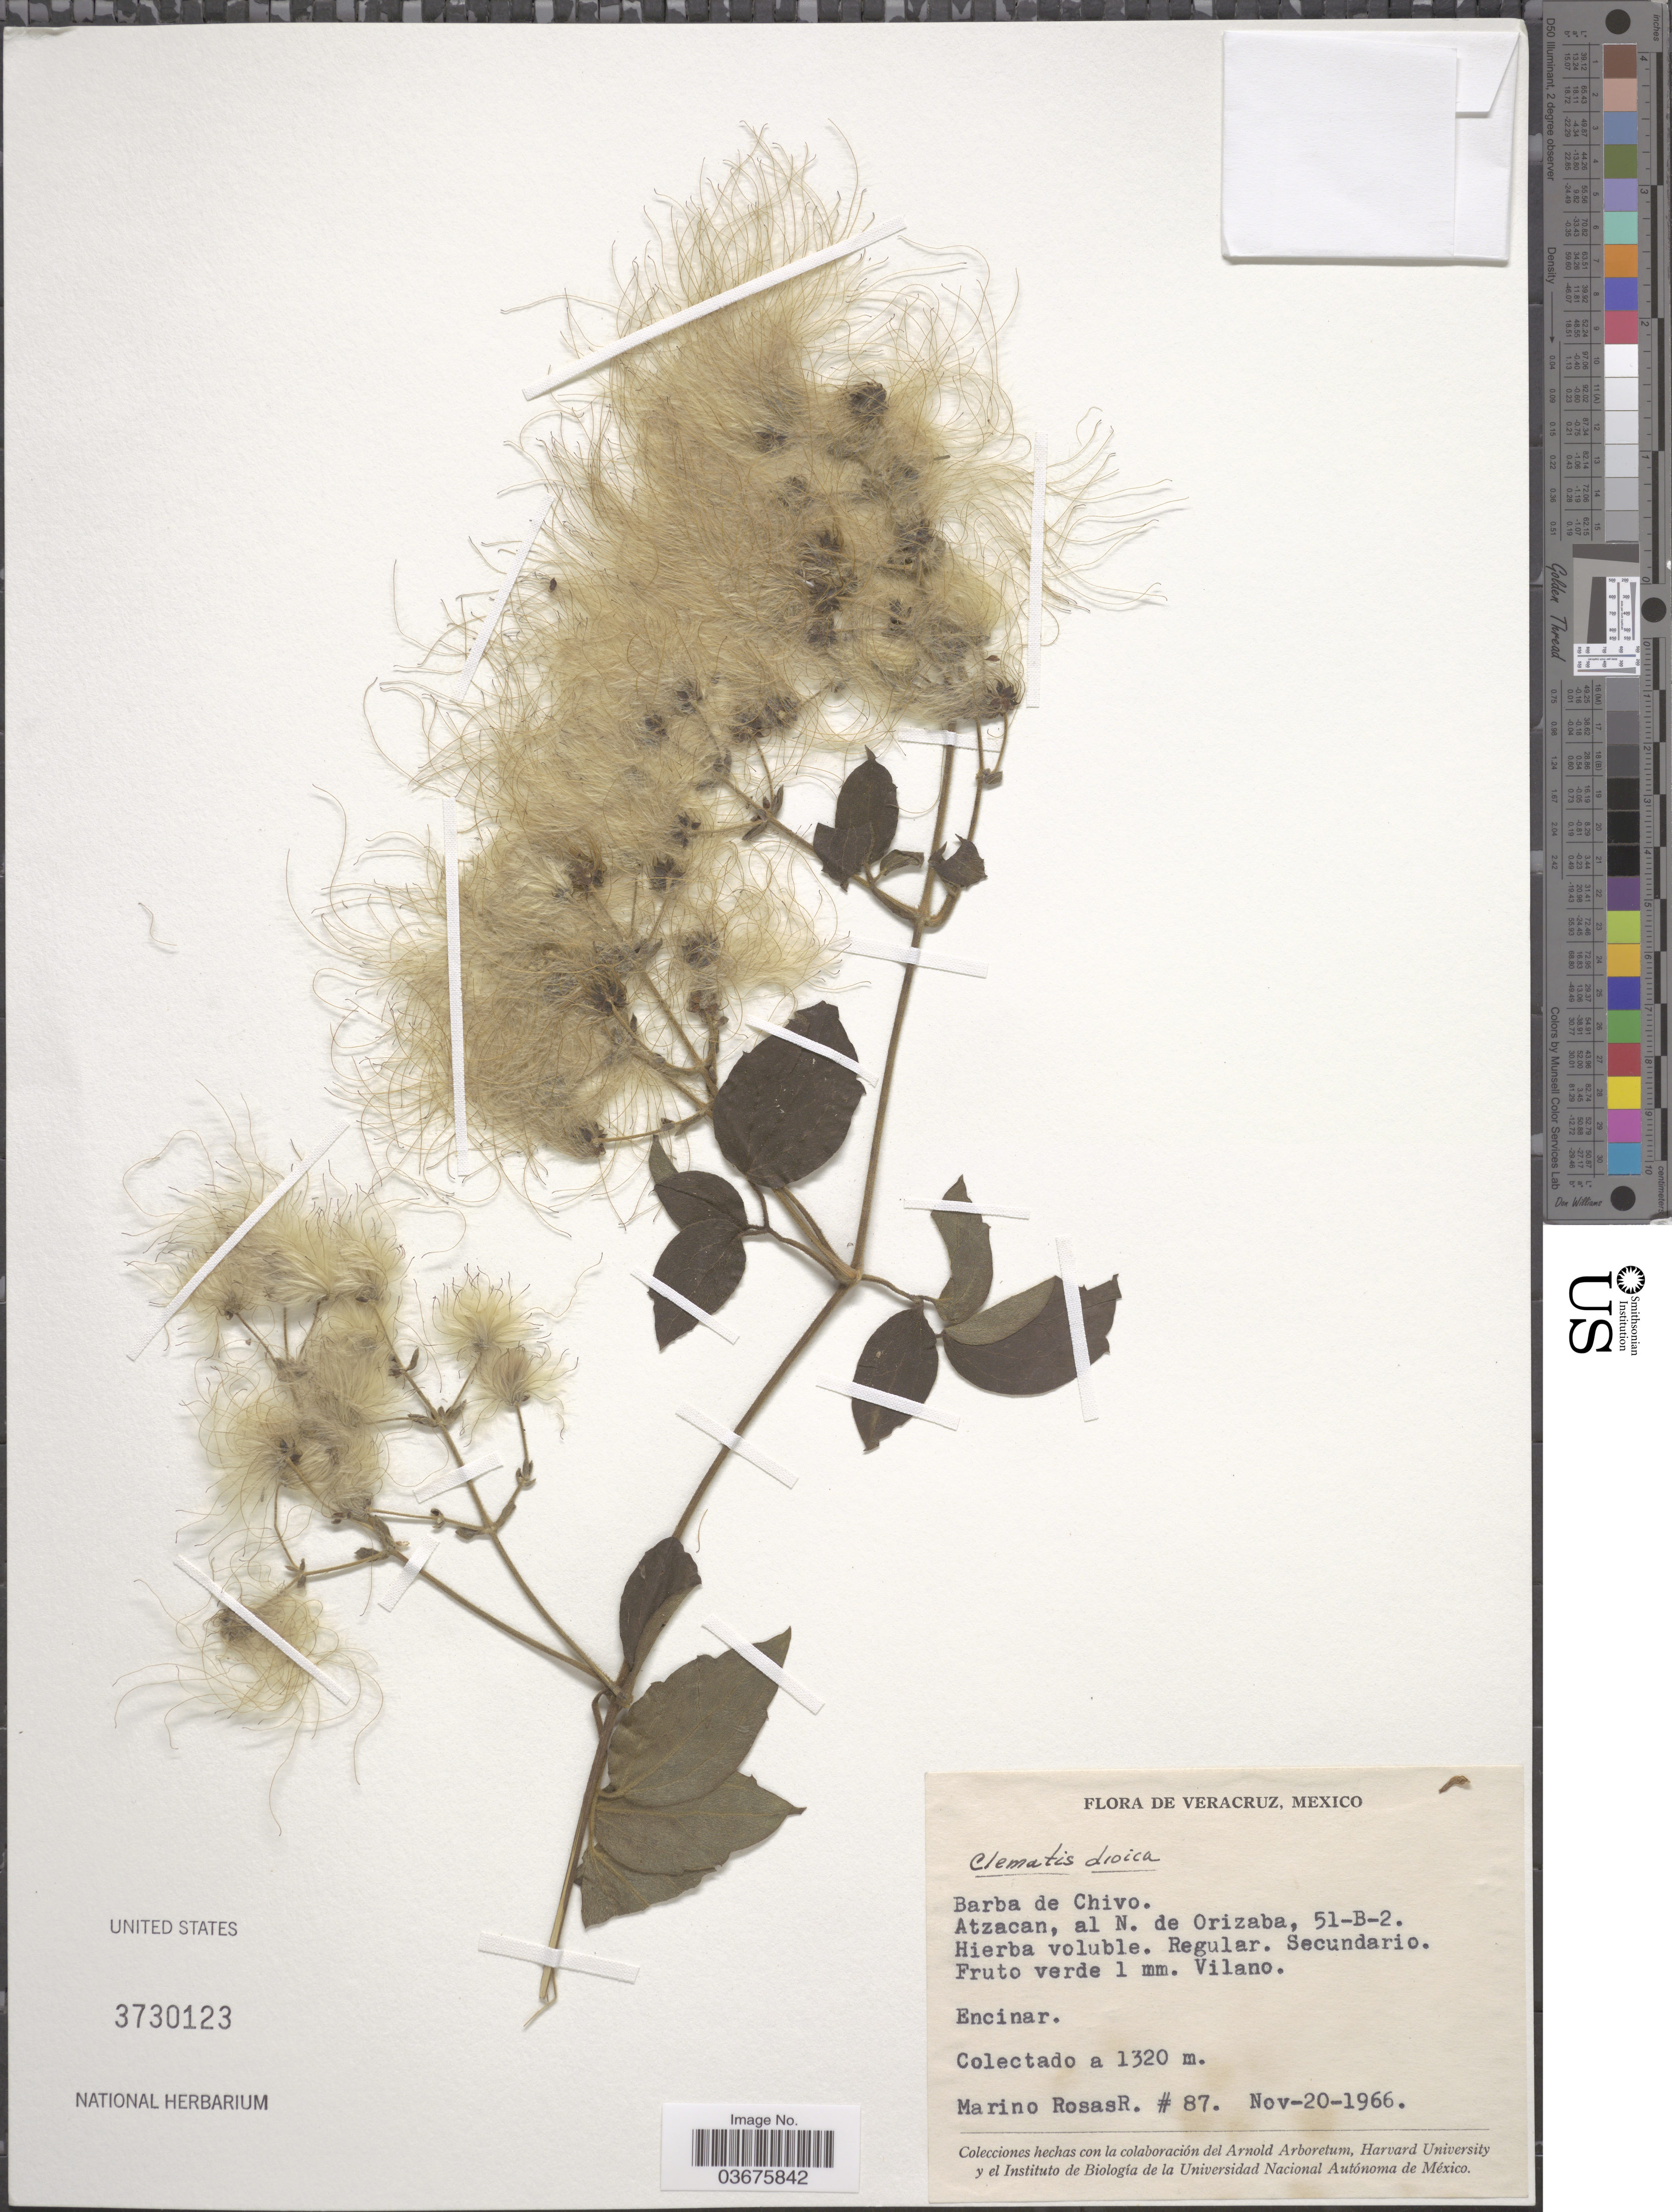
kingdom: Plantae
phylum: Tracheophyta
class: Magnoliopsida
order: Ranunculales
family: Ranunculaceae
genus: Clematis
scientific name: Clematis dioica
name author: L.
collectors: M. Rosas R.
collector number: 87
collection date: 1966-11-20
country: Mexico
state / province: Veracruz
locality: Veracruz. Barba de Chivo. Atzacan, al N. de Orizaba, 51-B-2.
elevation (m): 1320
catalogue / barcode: US 3730123